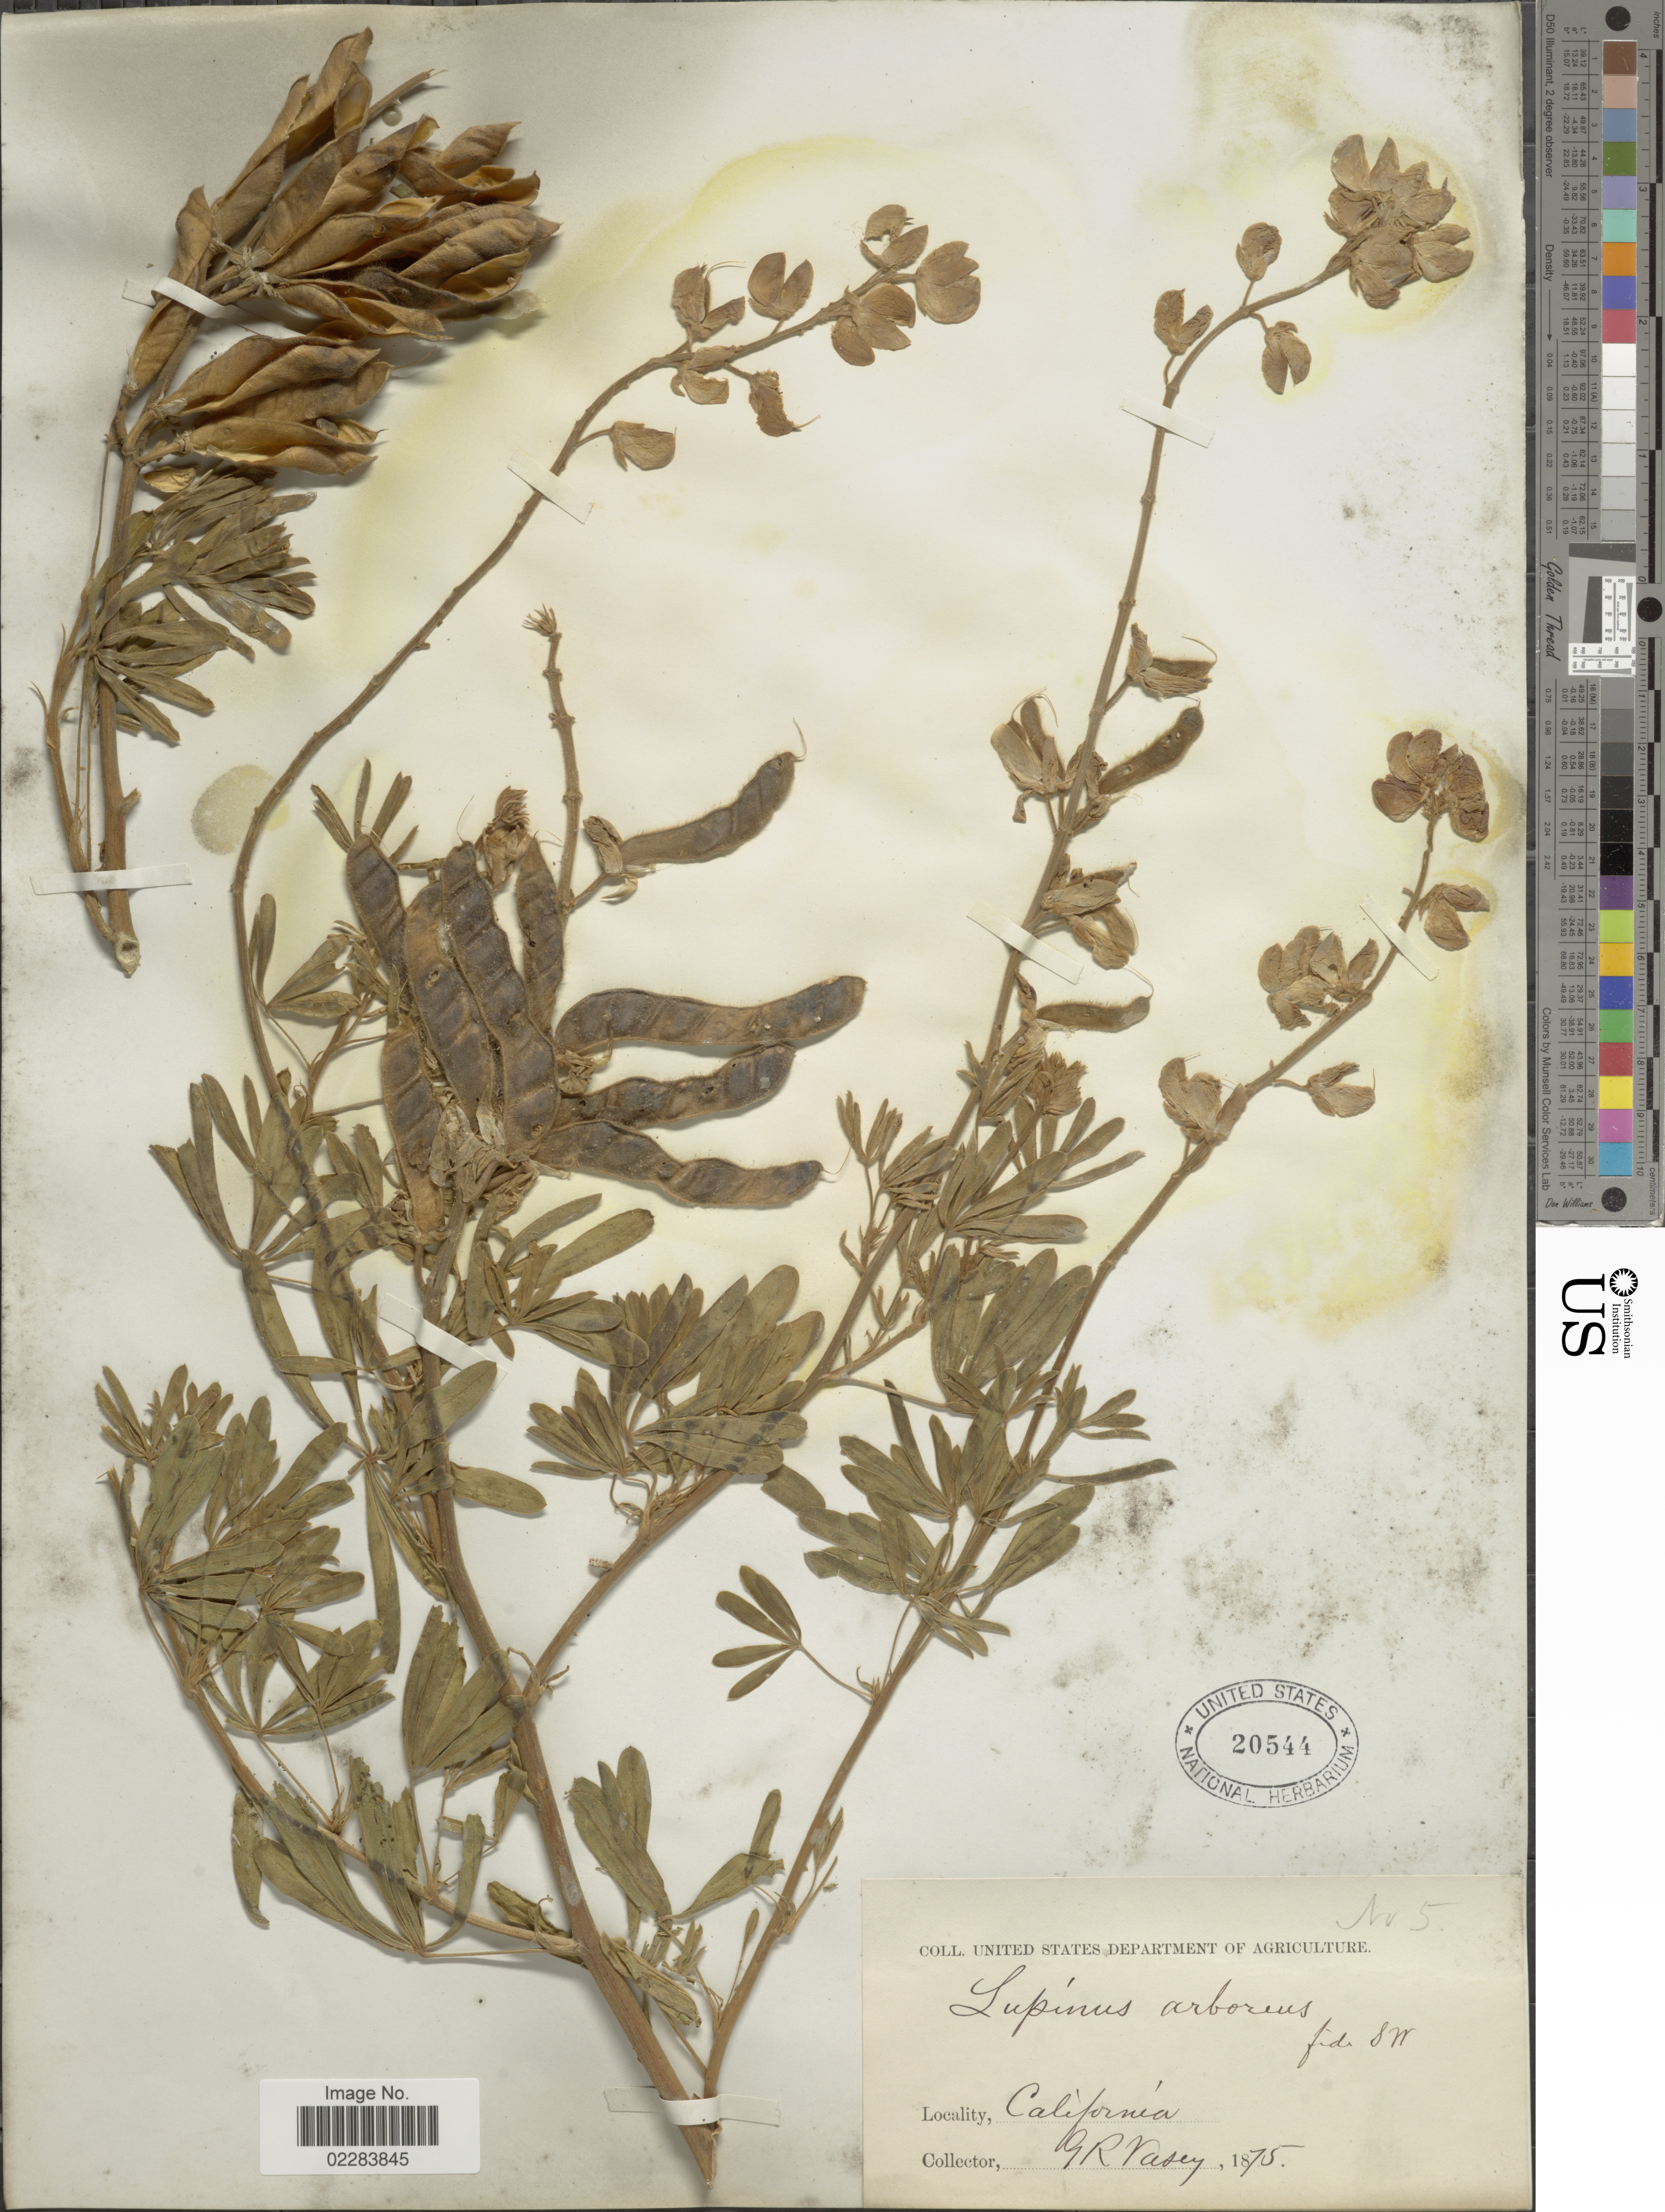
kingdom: Plantae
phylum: Tracheophyta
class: Magnoliopsida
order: Fabales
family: Fabaceae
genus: Lupinus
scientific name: Lupinus arboreus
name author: Sims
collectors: G. R. Vasey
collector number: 5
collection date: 1875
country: United States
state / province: California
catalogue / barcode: US 20544